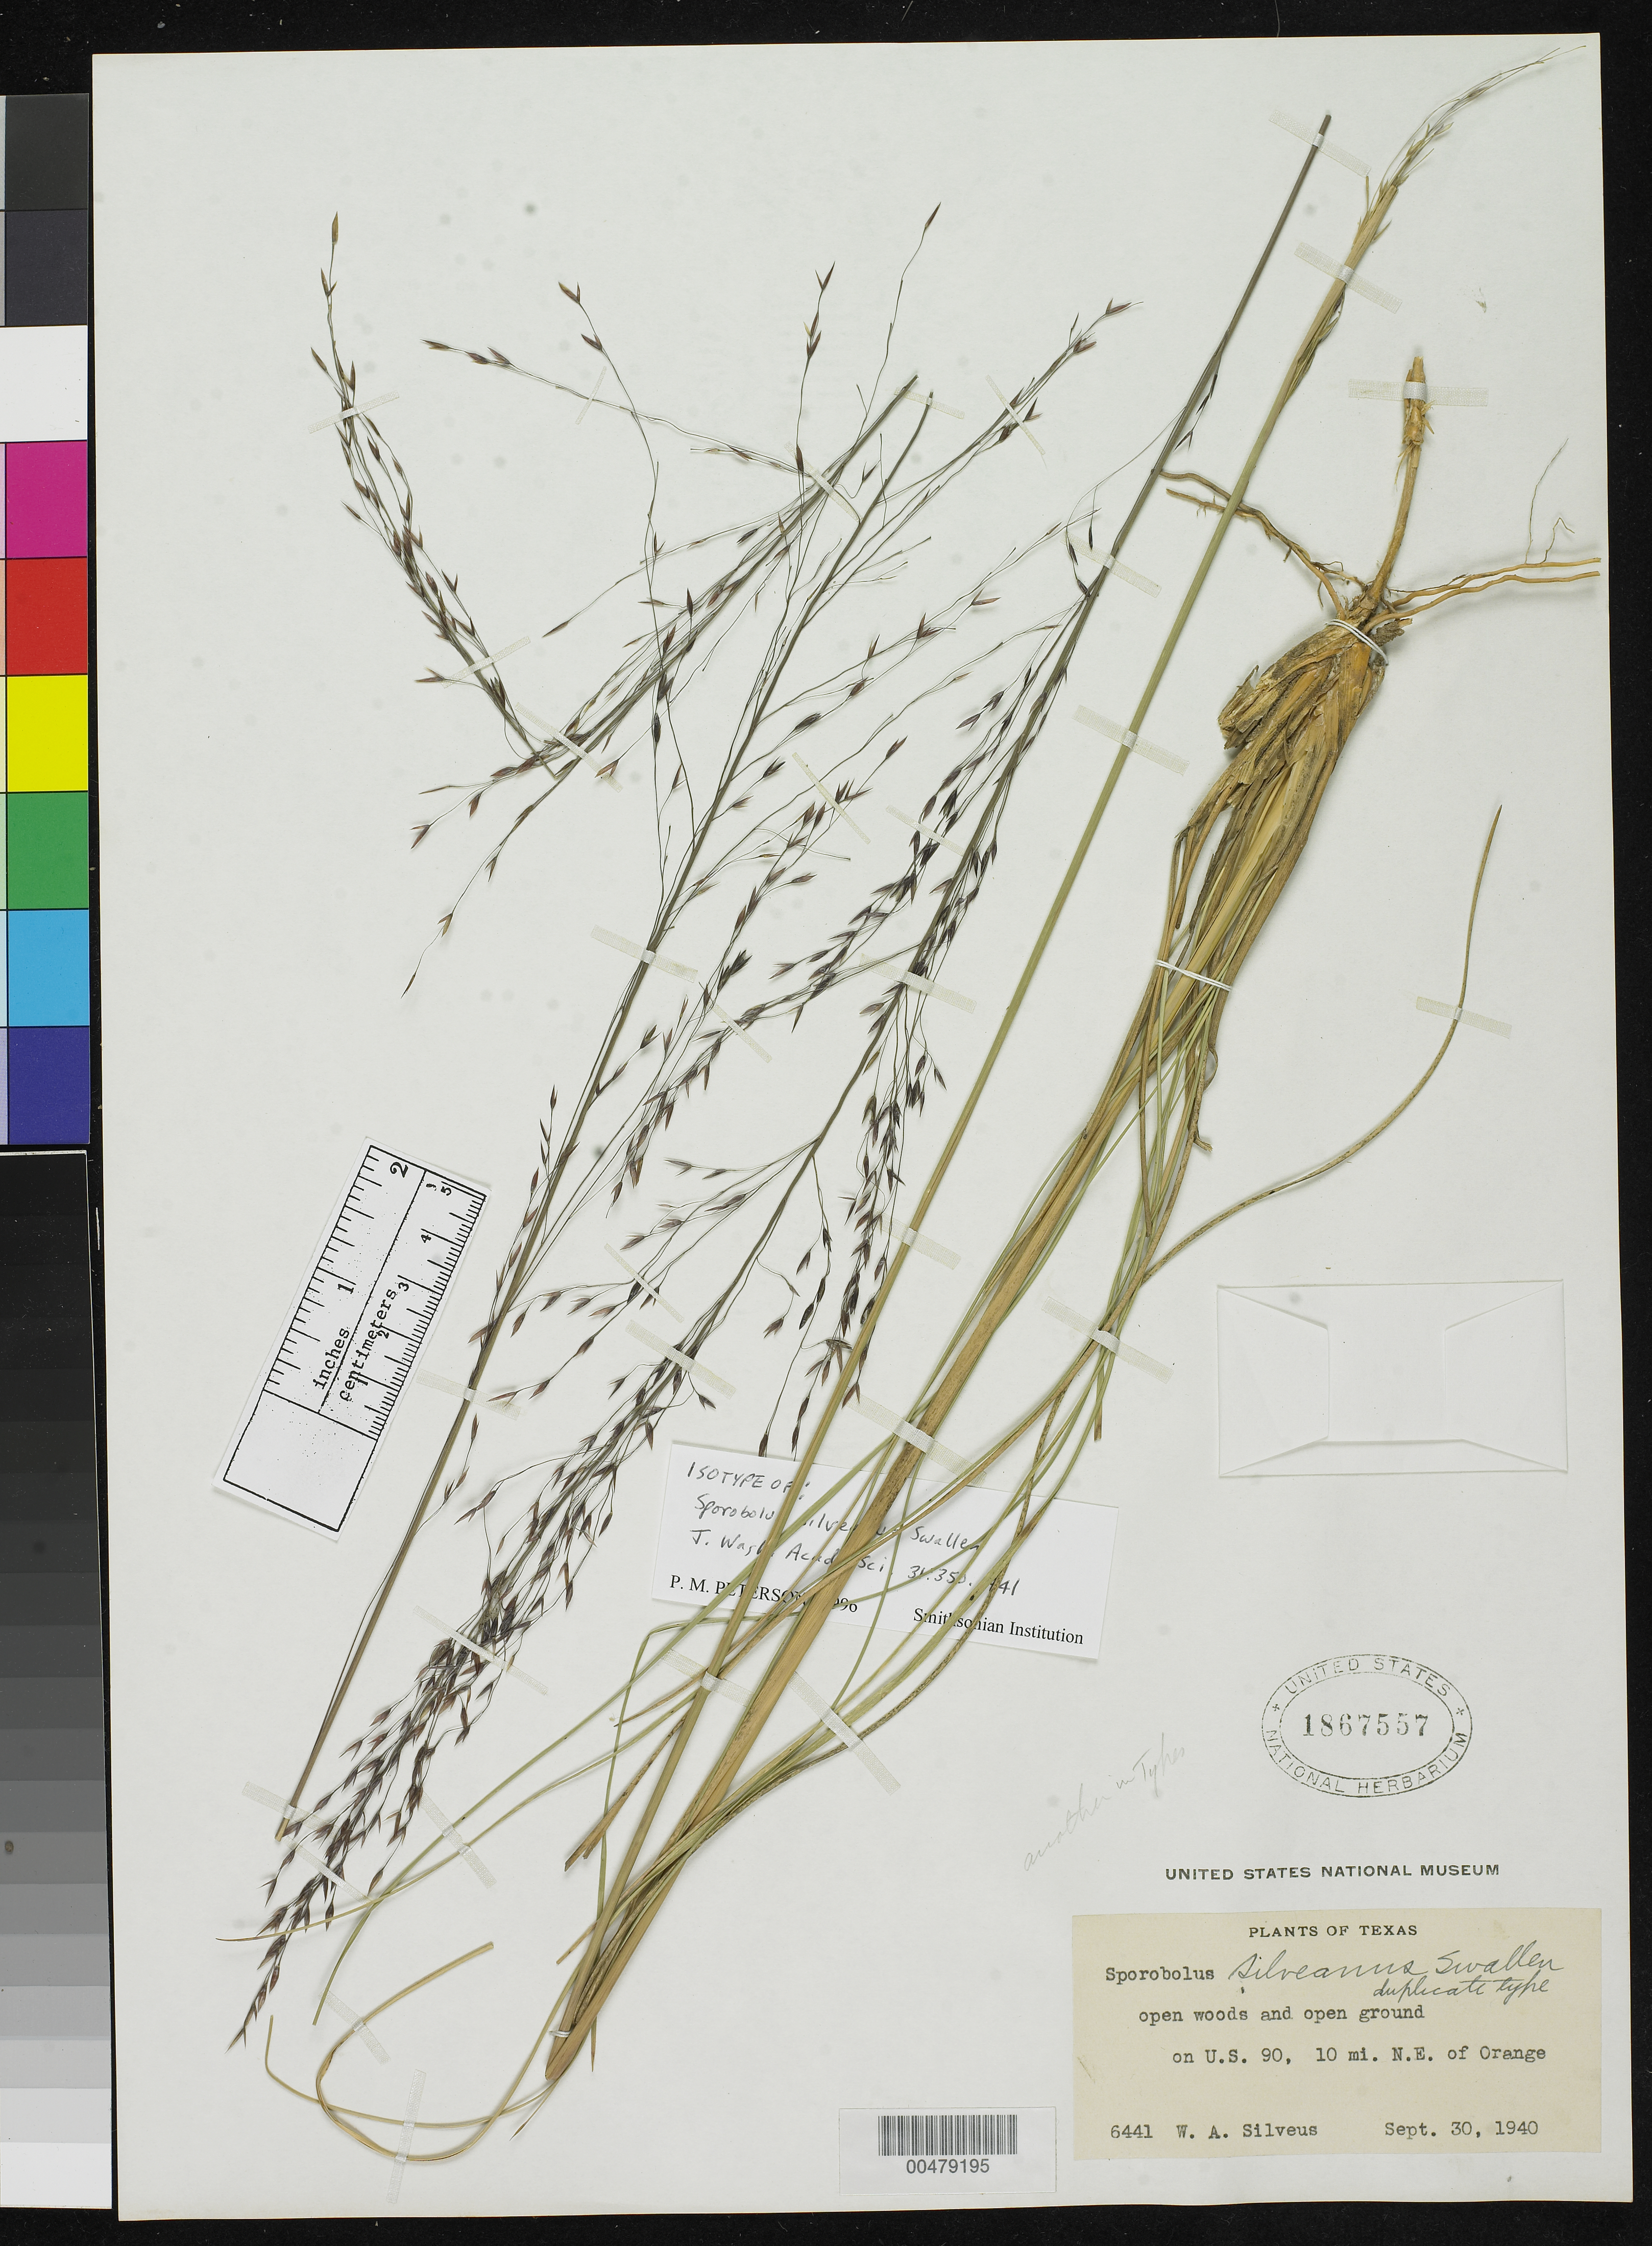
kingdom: Plantae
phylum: Tracheophyta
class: Liliopsida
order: Poales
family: Poaceae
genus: Sporobolus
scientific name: Sporobolus silveanus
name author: Swallen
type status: Isotype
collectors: W. Silveus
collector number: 6441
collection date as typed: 30 Sep 1940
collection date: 1940-09-30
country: United States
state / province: Texas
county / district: Orange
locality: US 90, 10 mi NE of Orange.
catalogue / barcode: US 1867557